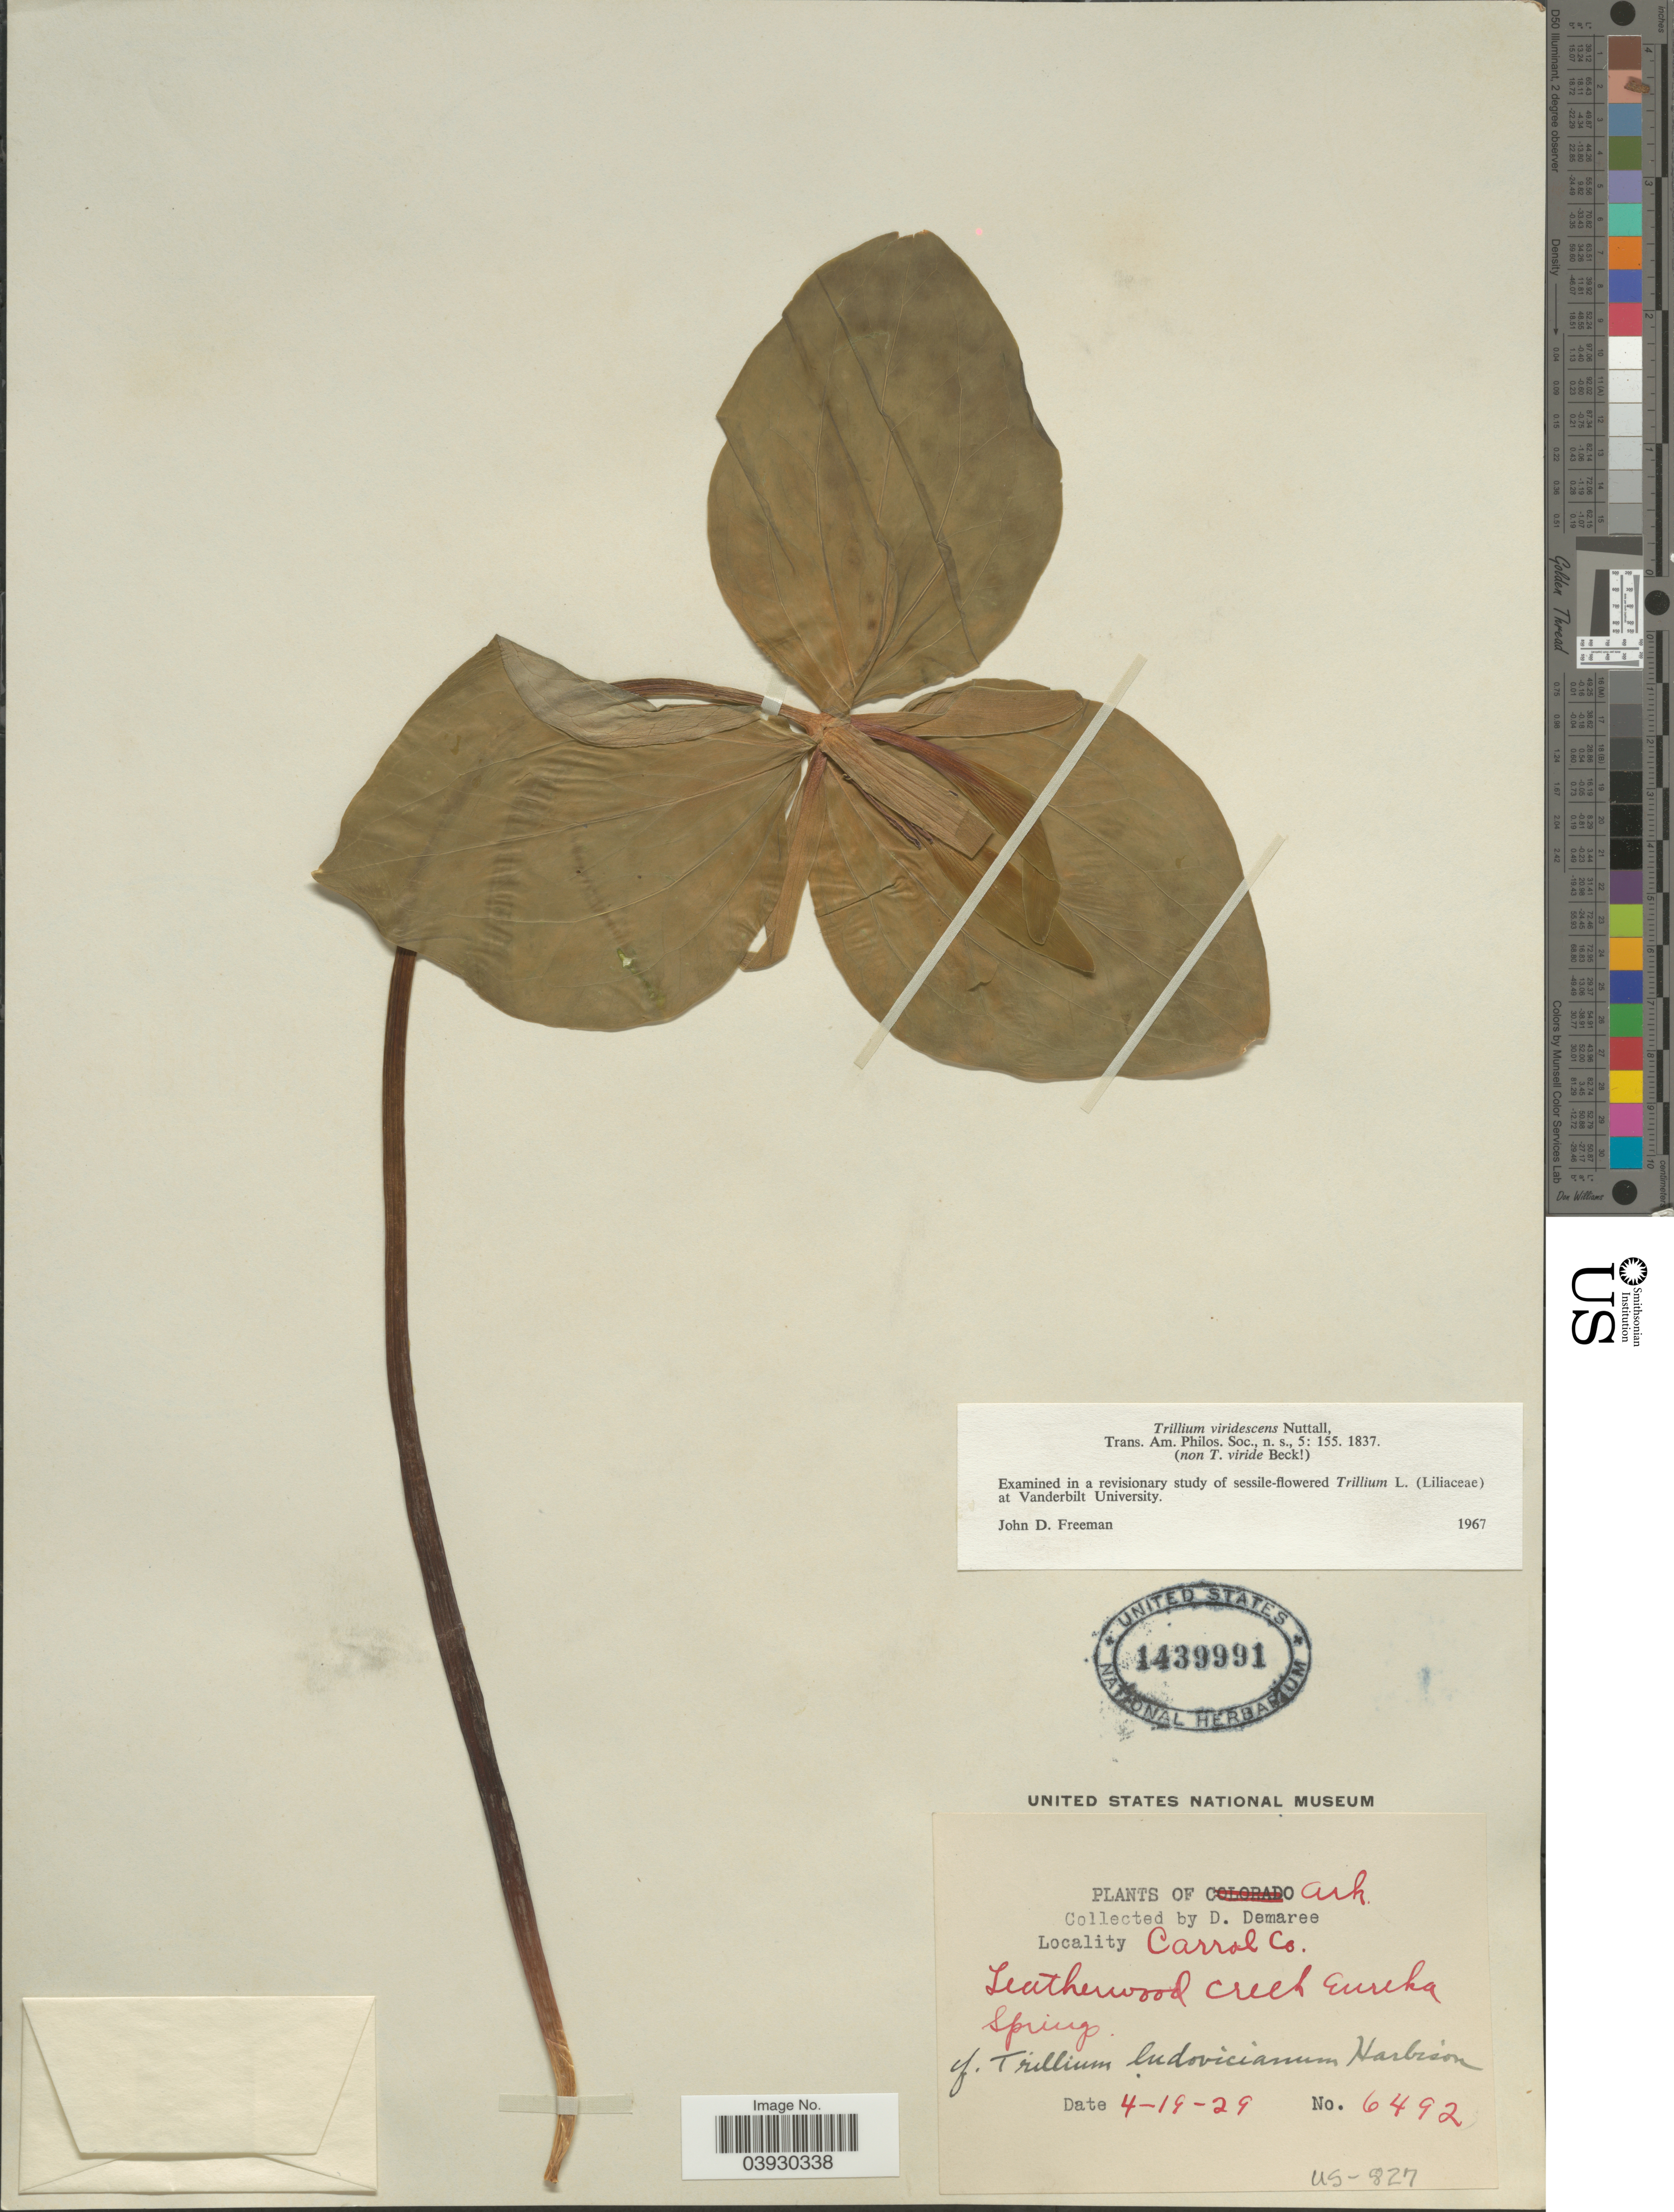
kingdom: Plantae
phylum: Tracheophyta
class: Liliopsida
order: Liliales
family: Melanthiaceae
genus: Trillium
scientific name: Trillium viridescens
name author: Nutt.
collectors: D. Demaree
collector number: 6492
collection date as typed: Transcribed d/m/y: 19/4/29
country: United States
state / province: Arkansas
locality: Carrol Co. Leatherwood Creek. Eureka Springs.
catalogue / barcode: US 1439991